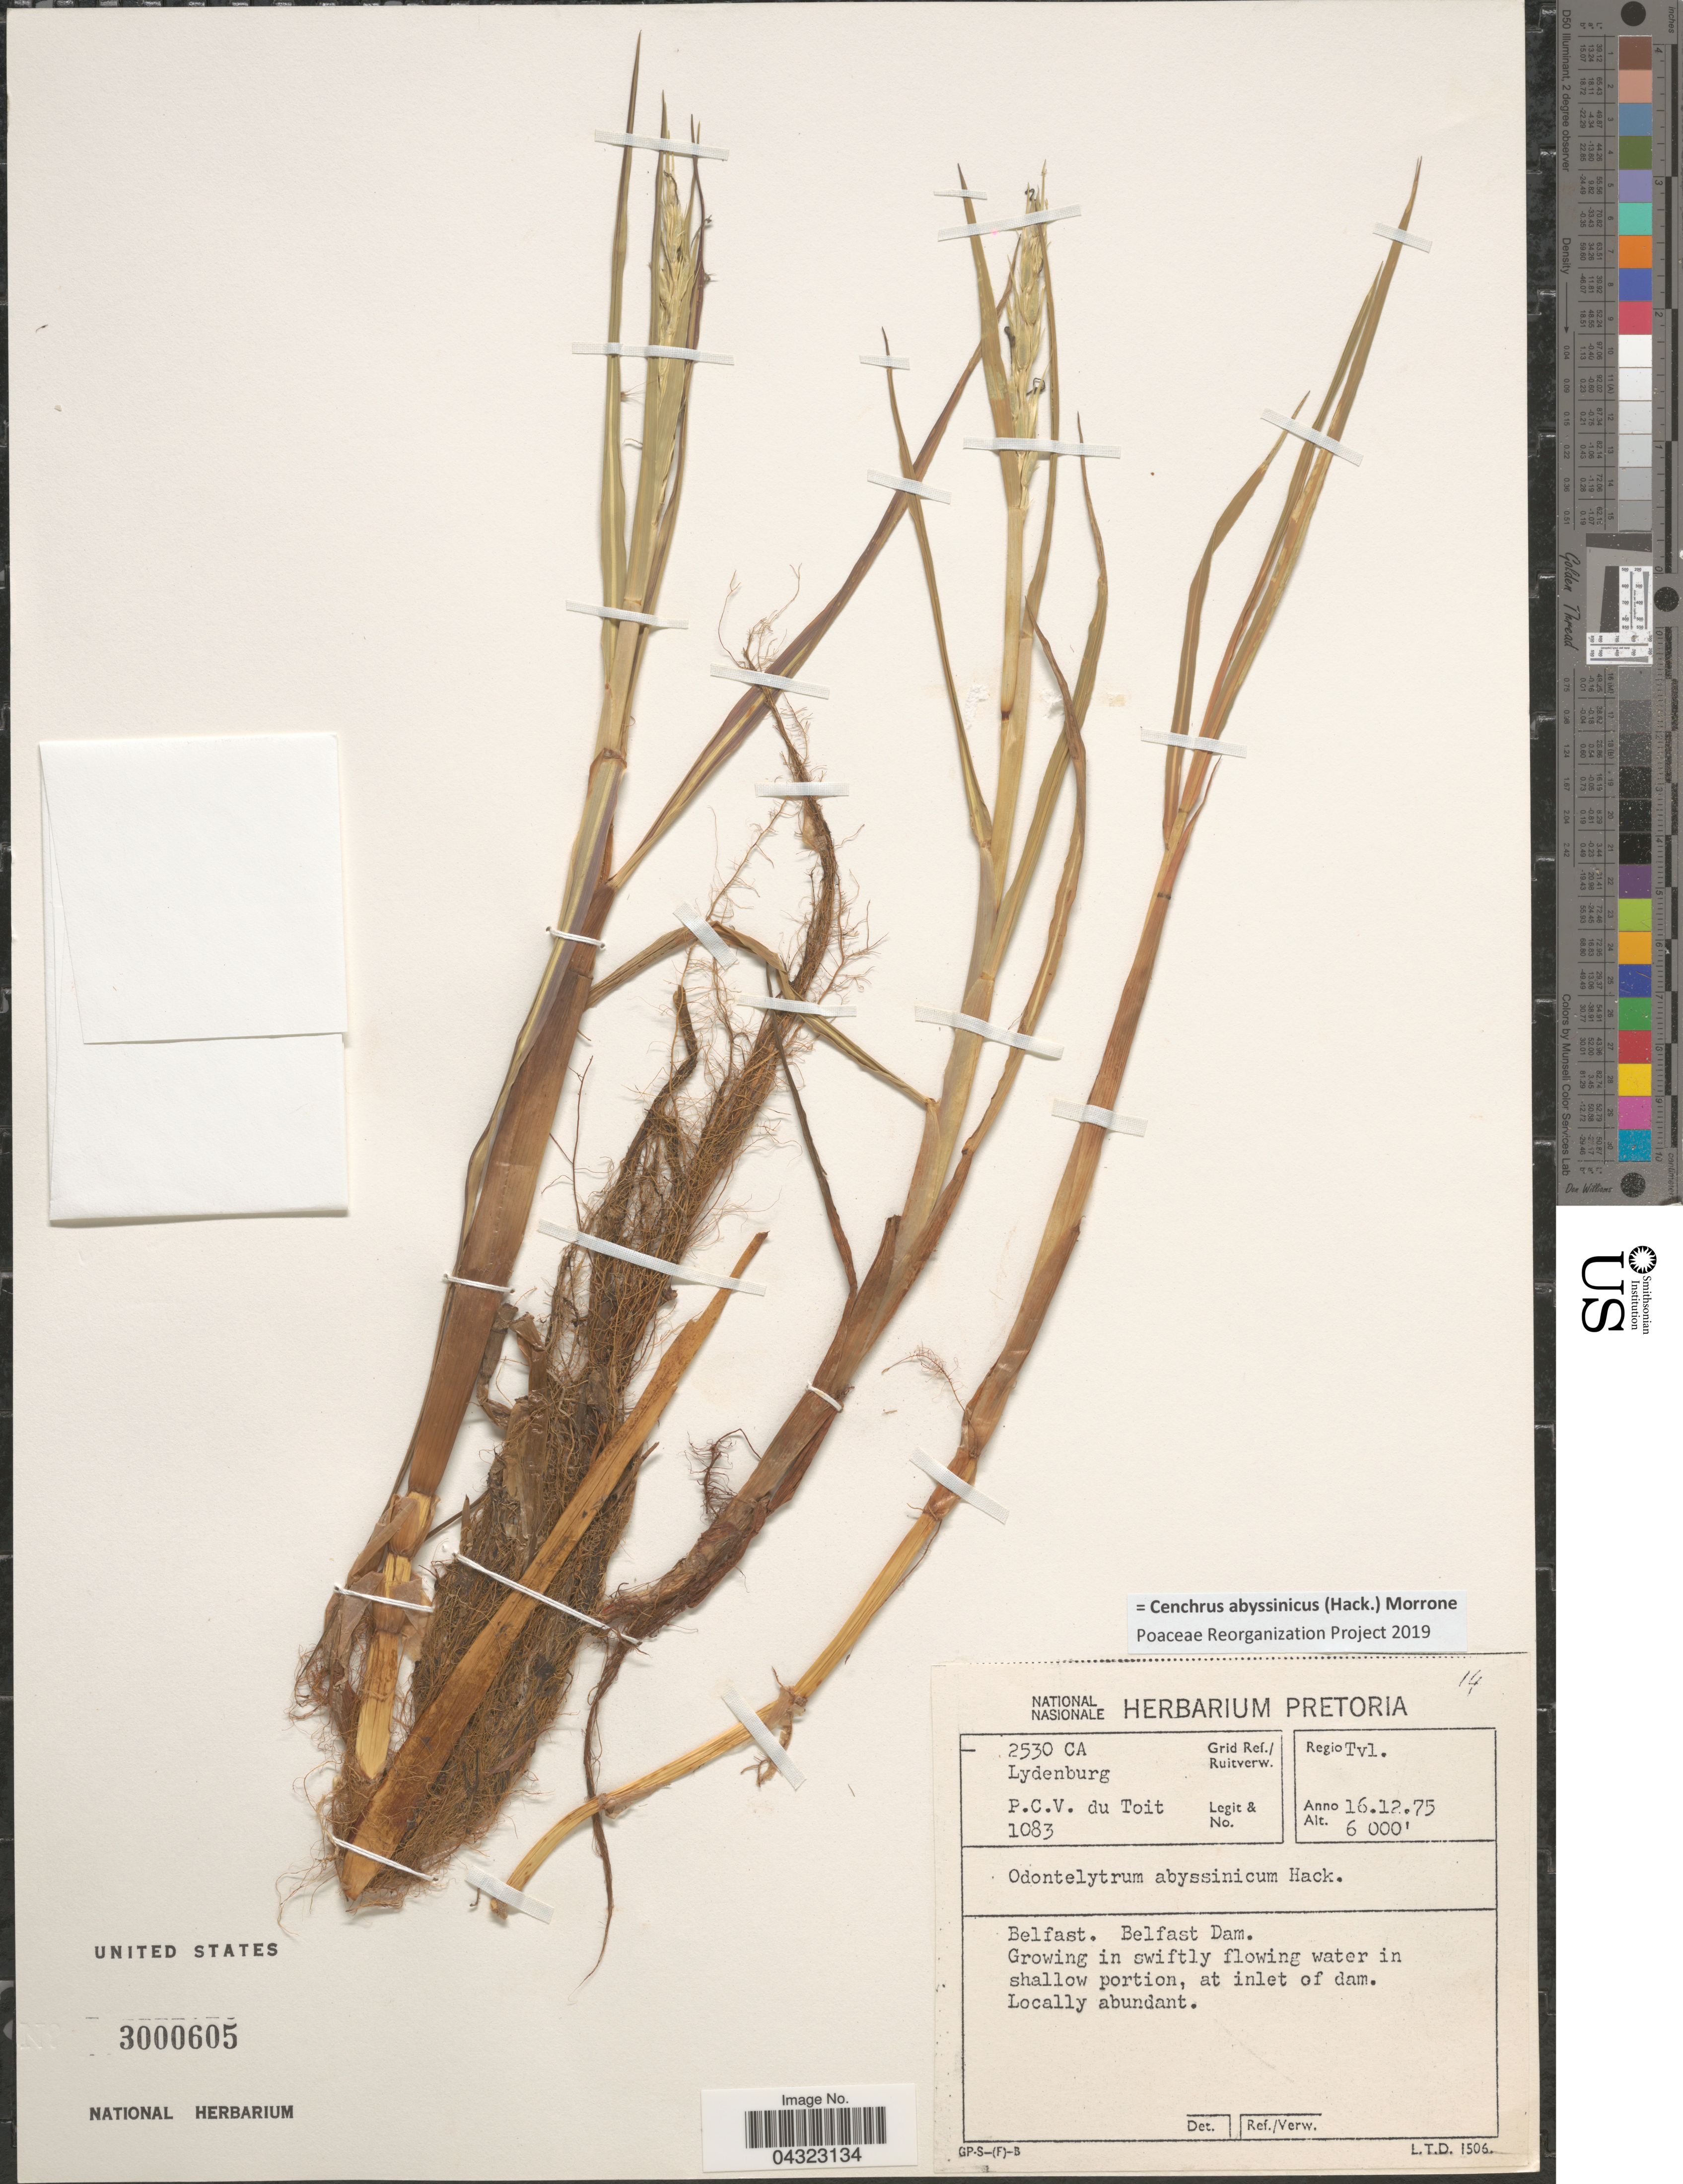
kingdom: Plantae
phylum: Tracheophyta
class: Liliopsida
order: Poales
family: Poaceae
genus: Cenchrus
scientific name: Cenchrus abyssinicus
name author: (Hack.) Morrone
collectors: P. Du Toit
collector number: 1083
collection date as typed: Transcribed d/m/y: 16/12/75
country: South Africa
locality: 2530 Ca Lydenburg Grid Ref./ Ruitverw. Regio Tvl. Belfast. Belfast Dam.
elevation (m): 1829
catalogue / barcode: US 3000605